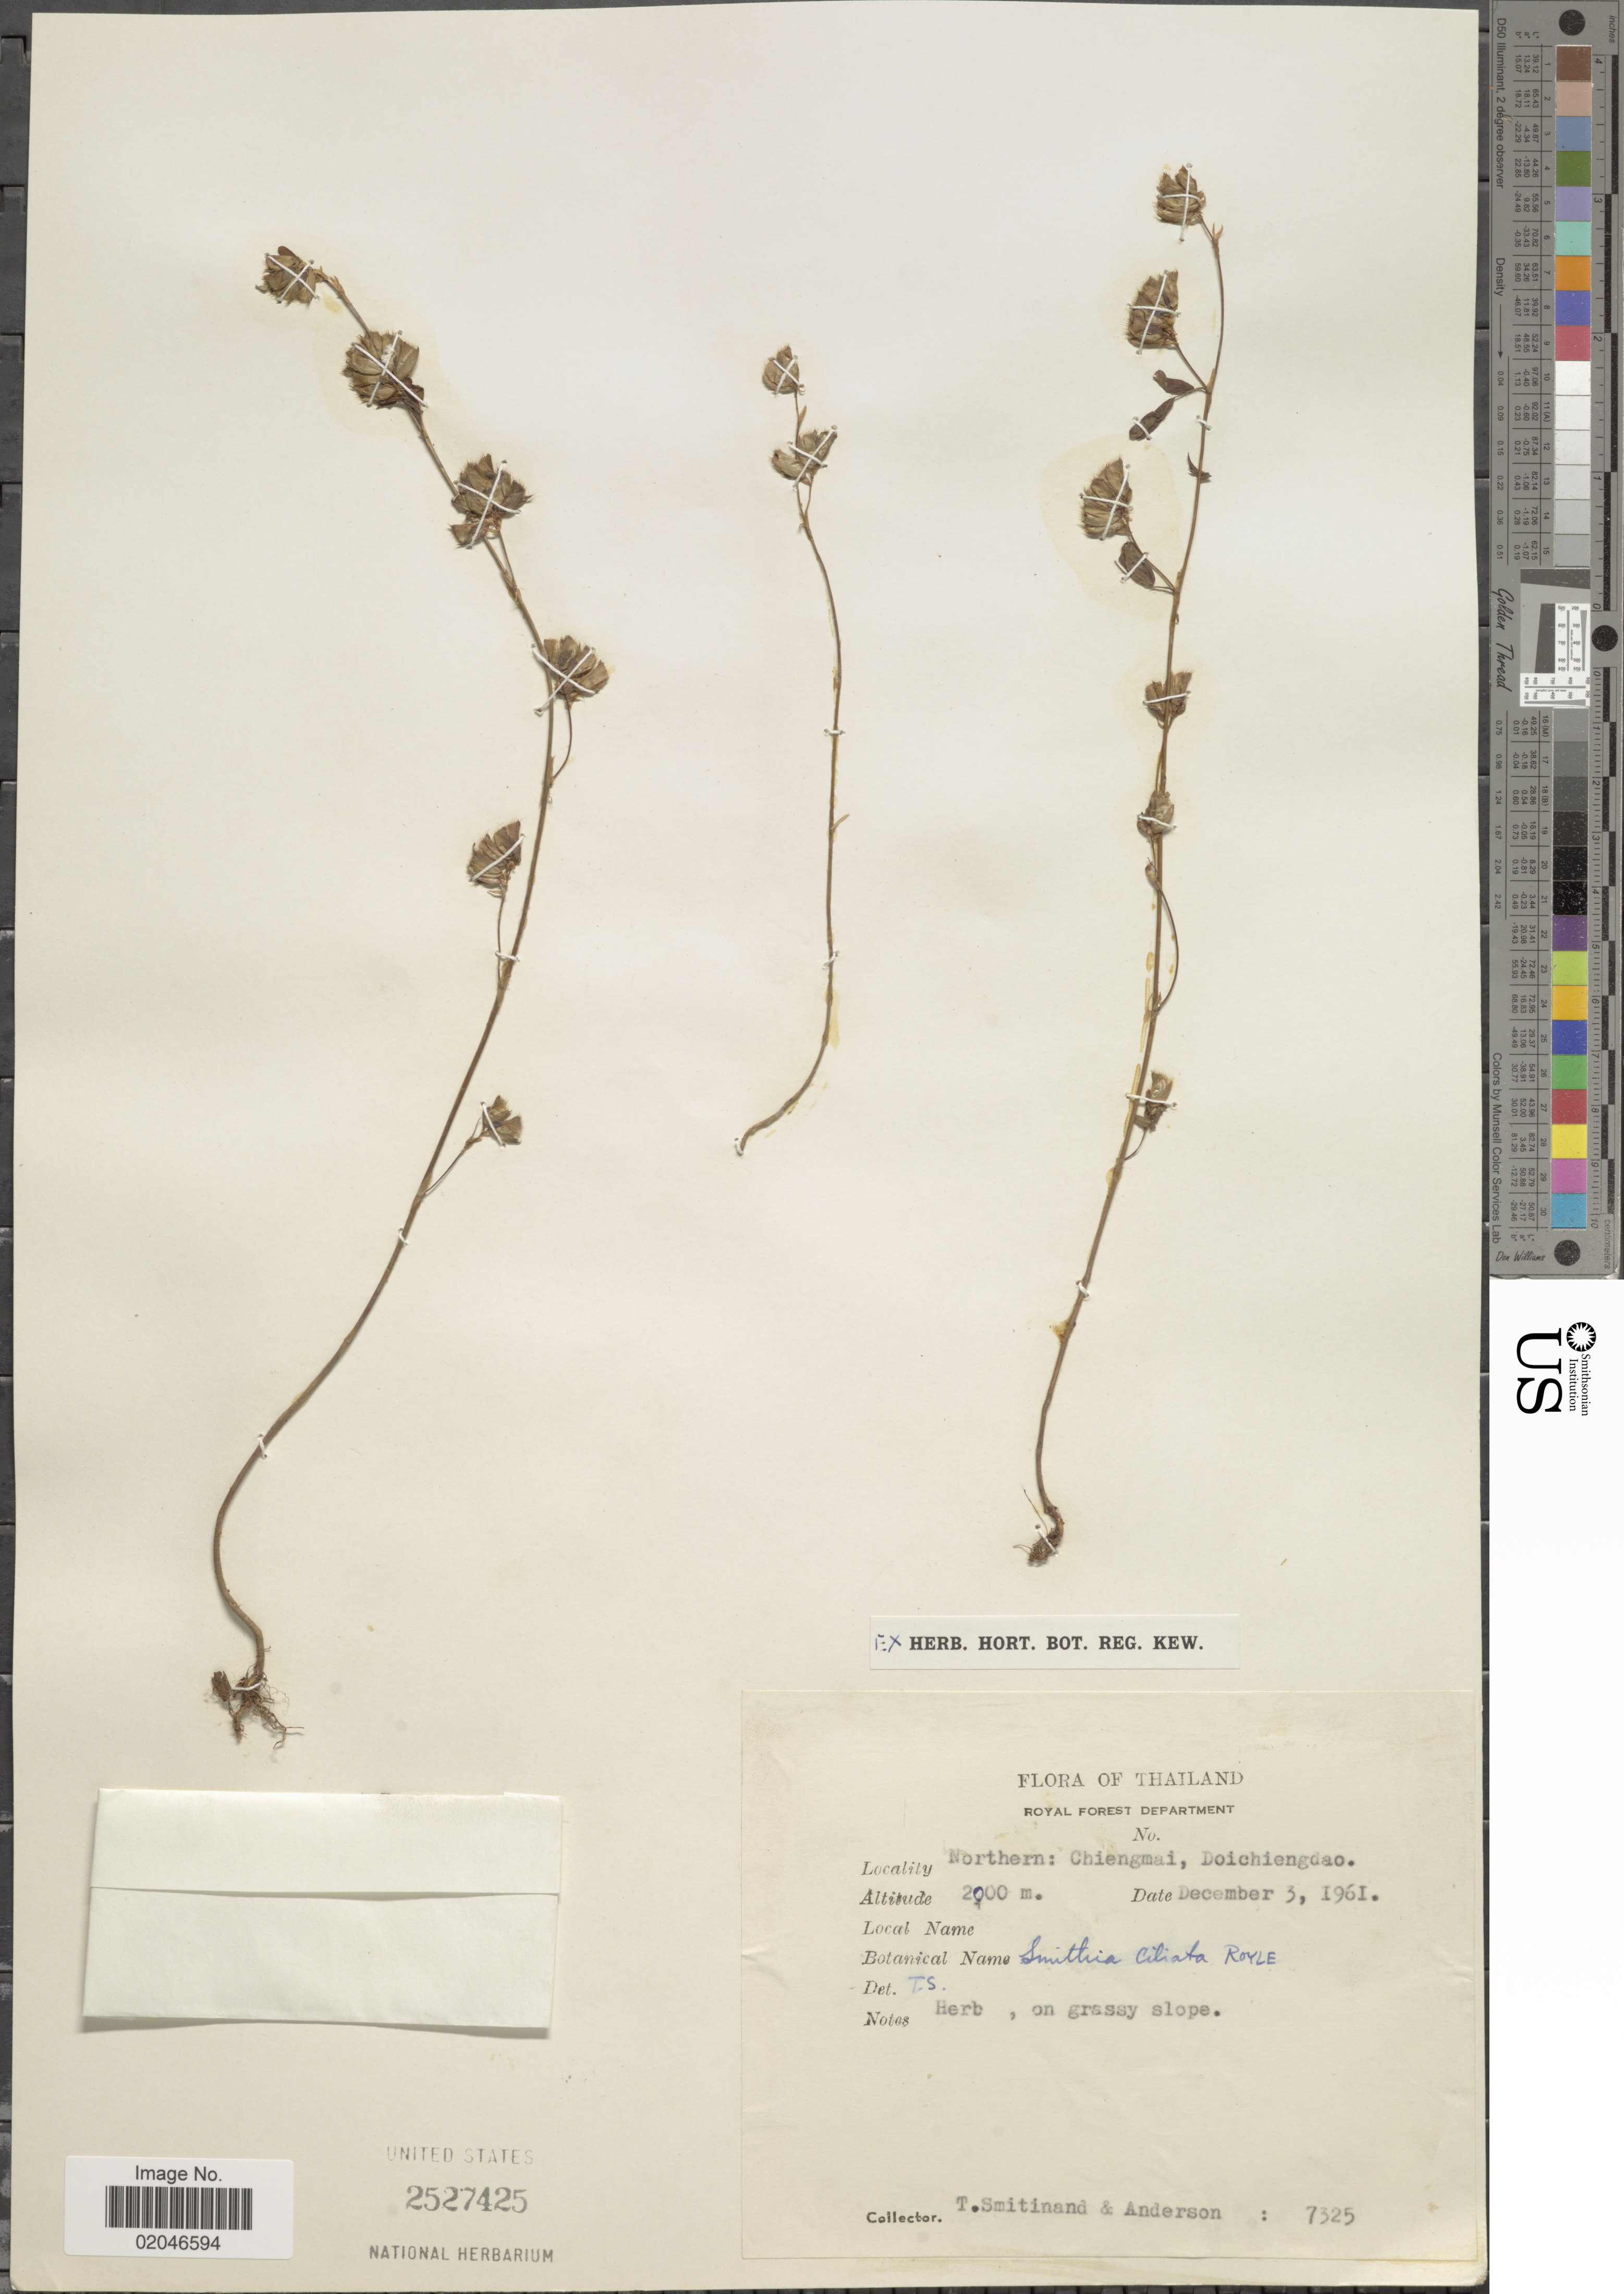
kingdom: Plantae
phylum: Tracheophyta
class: Magnoliopsida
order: Fabales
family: Fabaceae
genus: Smithia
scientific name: Smithia ciliata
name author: Royle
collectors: T. Smitinand & -. Anderson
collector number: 7325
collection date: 1961-12-03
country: Thailand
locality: Northern: Chiengmai, Doichiengdao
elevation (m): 2000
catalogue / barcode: US 2527425